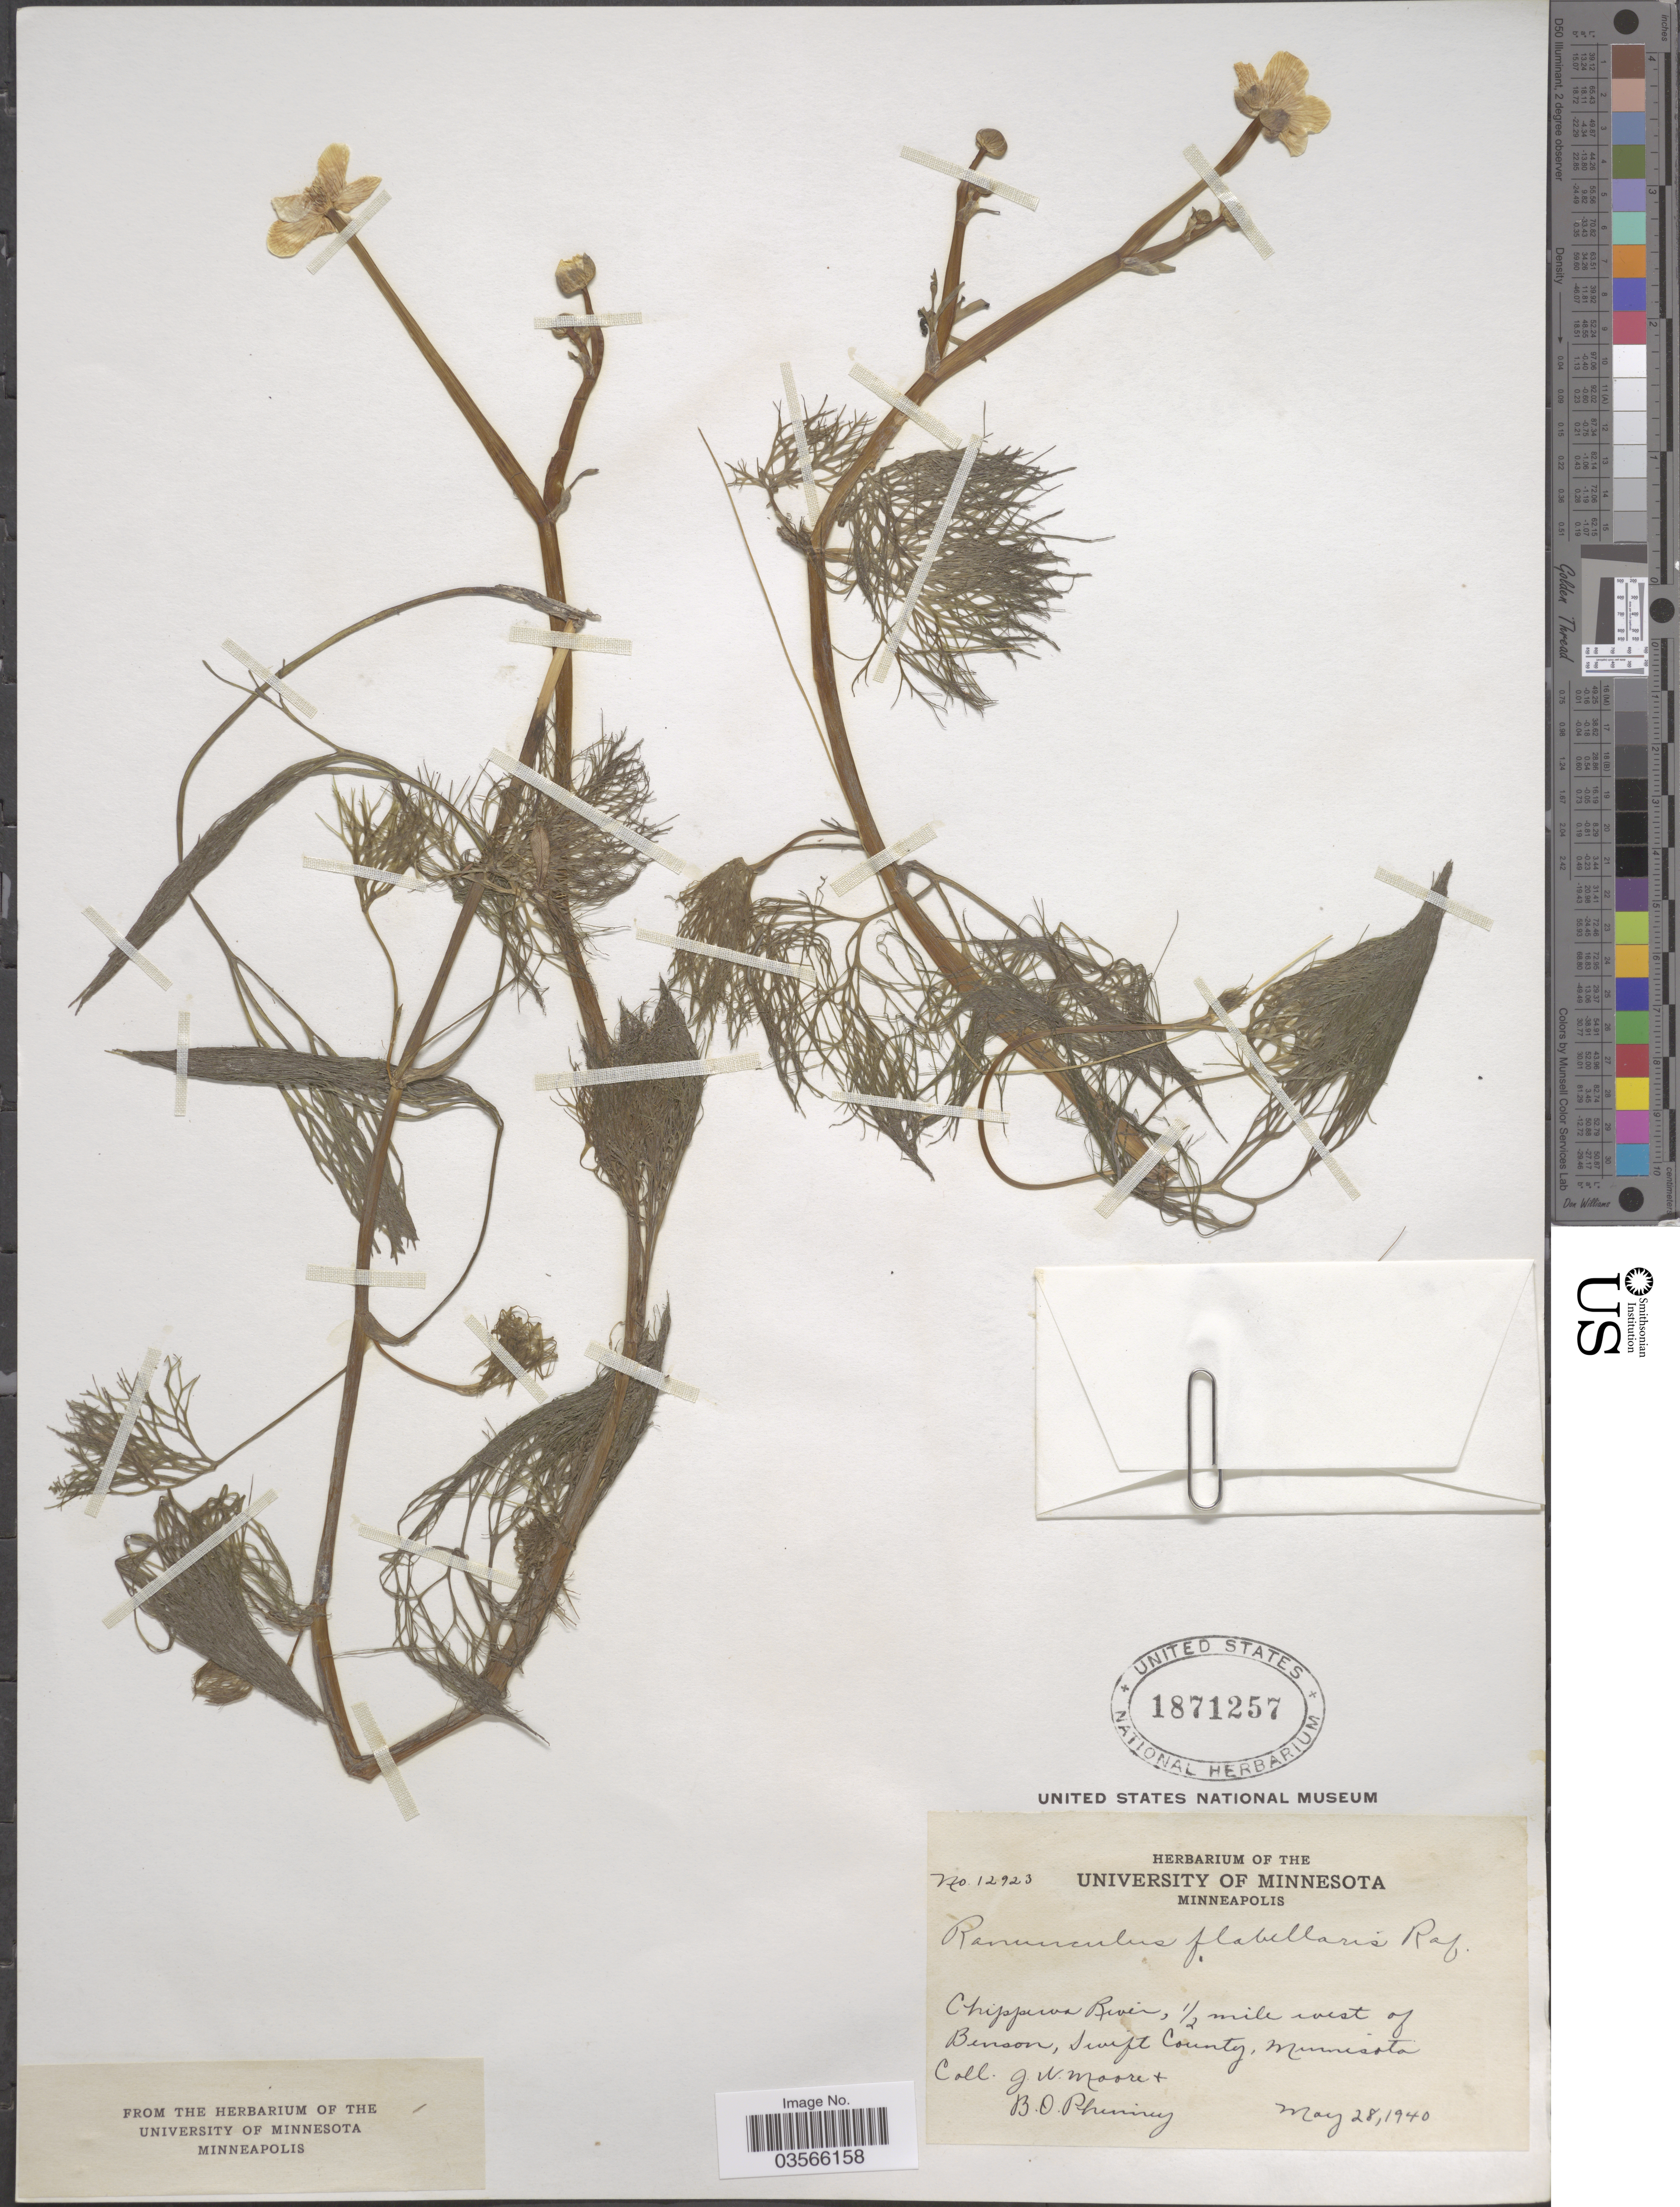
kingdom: Plantae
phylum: Tracheophyta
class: Magnoliopsida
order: Ranunculales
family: Ranunculaceae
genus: Ranunculus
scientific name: Ranunculus flabellaris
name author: Raf.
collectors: J. Moore & B. Phinney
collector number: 12923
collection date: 1940-05-28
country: United States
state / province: Minnesota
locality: Chippewa River, ½ mile west of Benson, Swift County.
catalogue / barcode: US 1871257